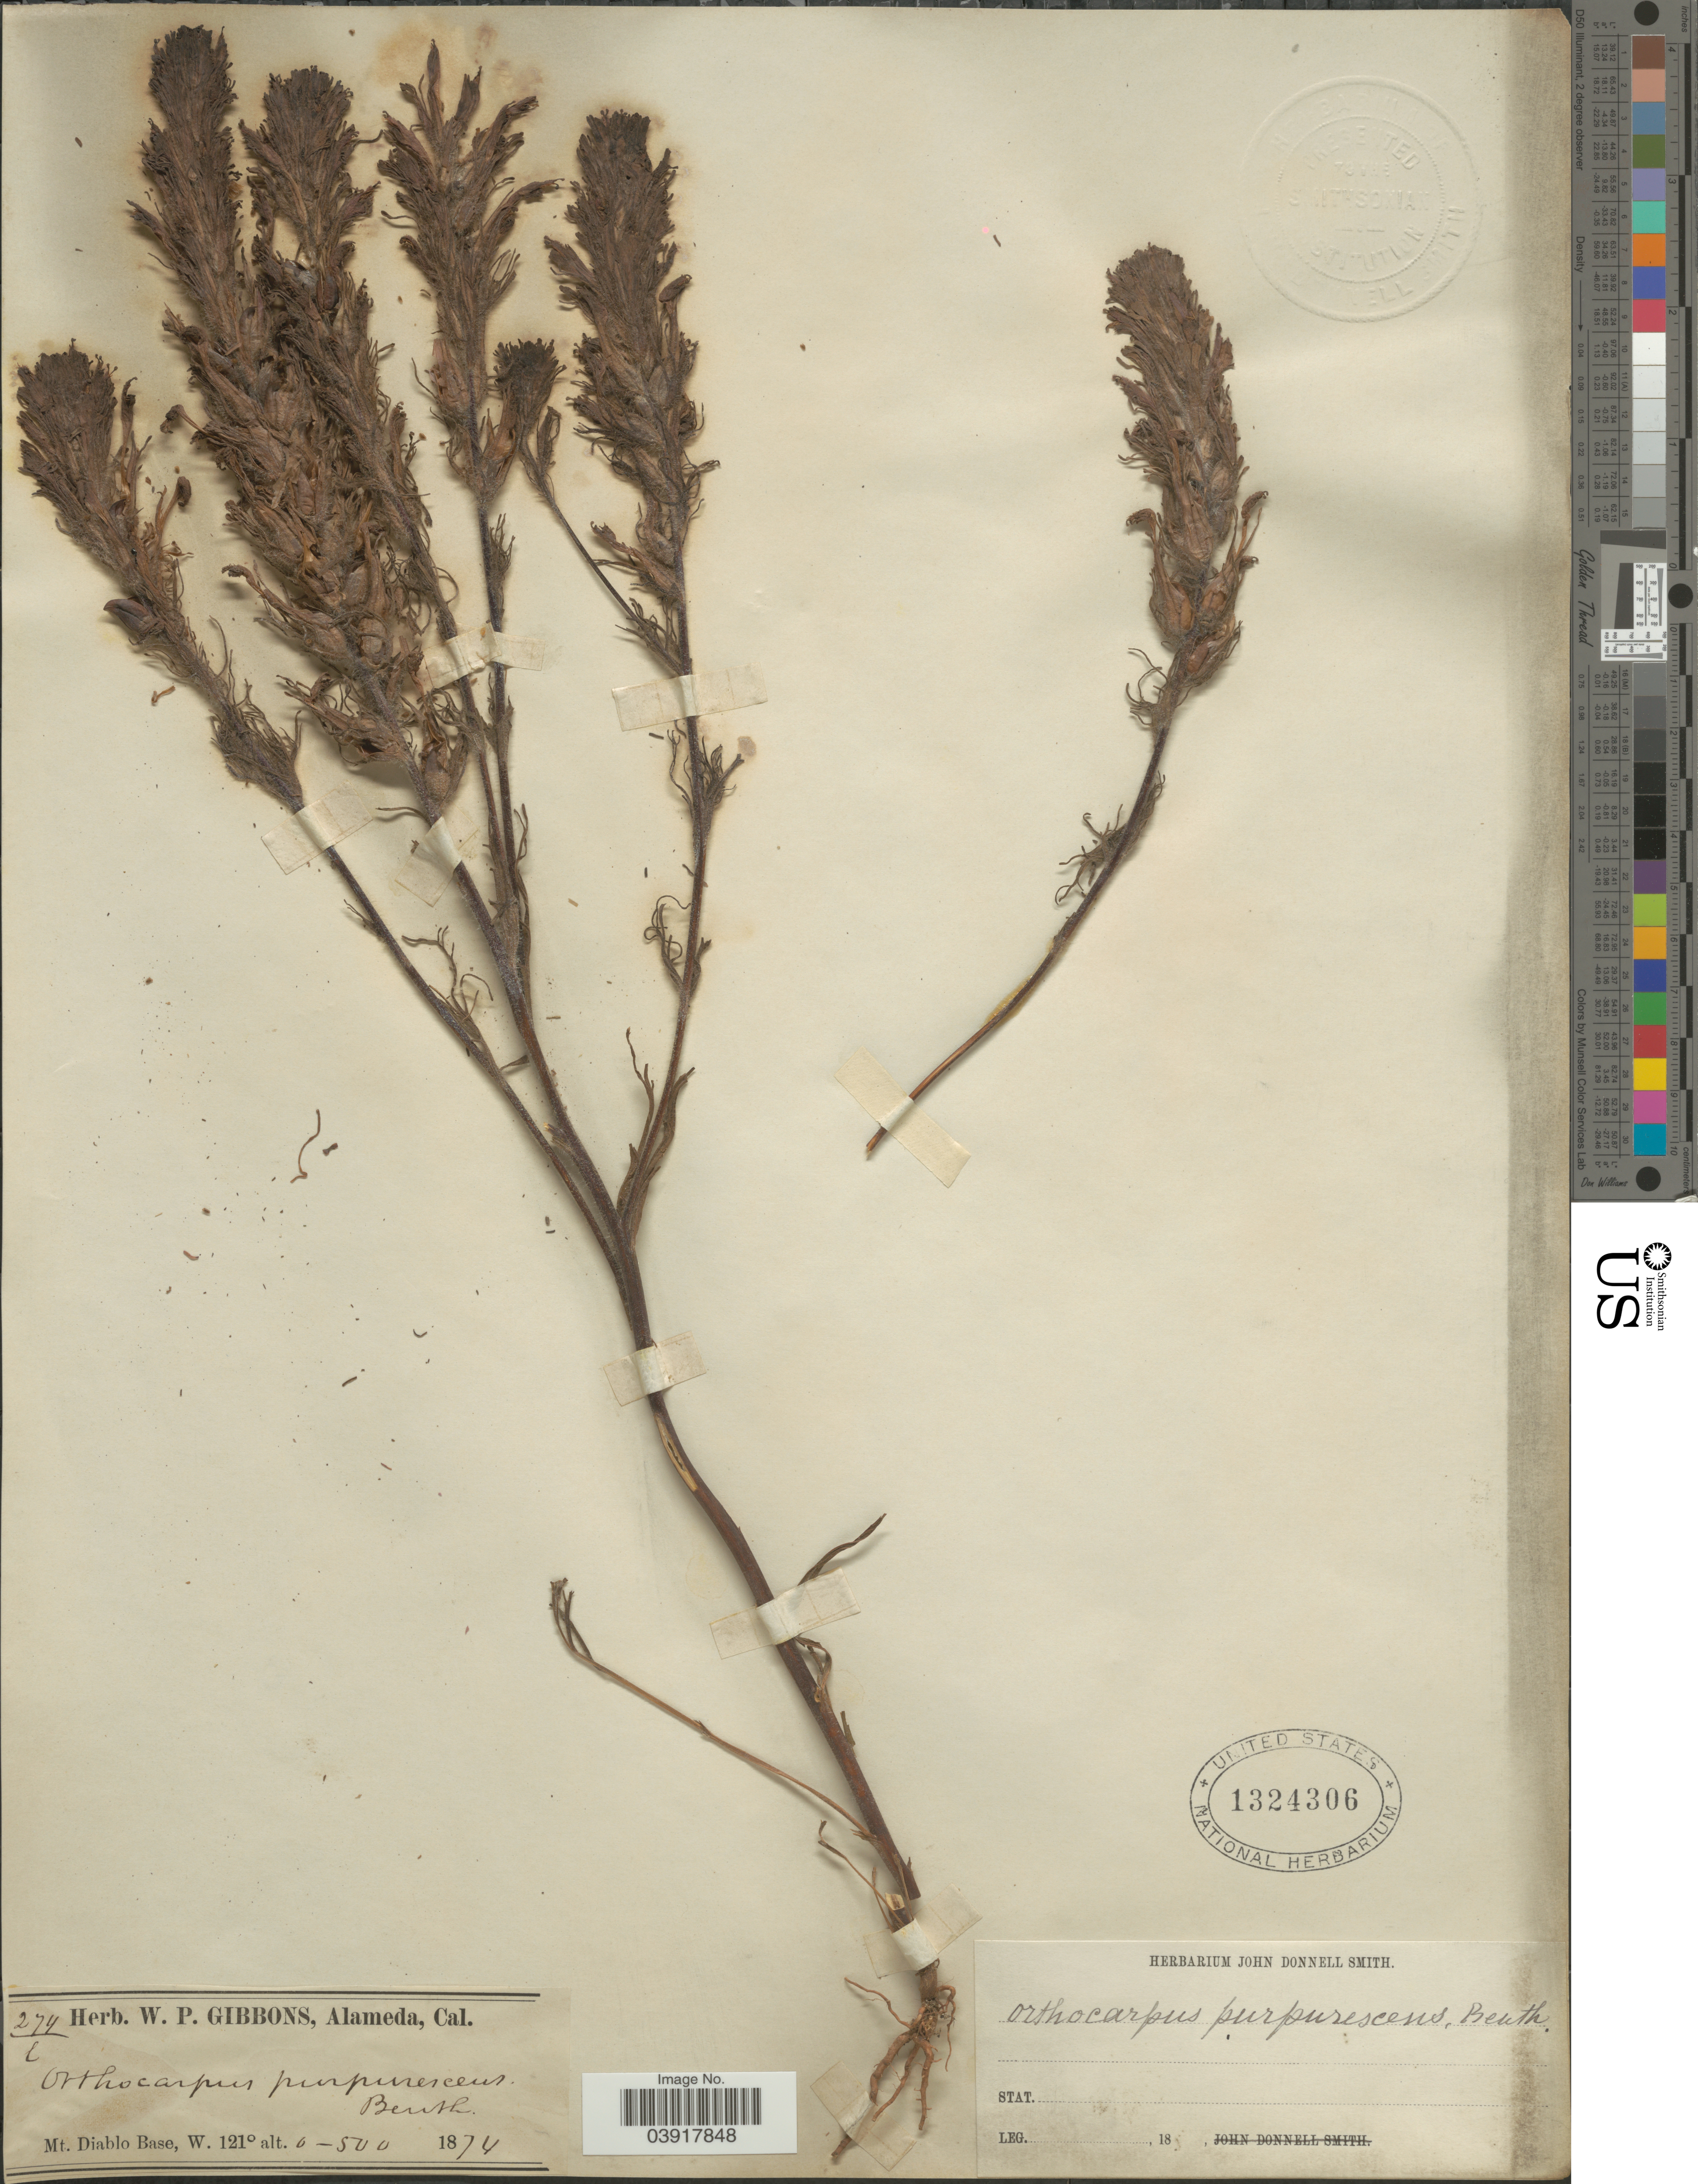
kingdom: Plantae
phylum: Tracheophyta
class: Magnoliopsida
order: Lamiales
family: Orobanchaceae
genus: Orthocarpus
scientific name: Orthocarpus purpurascens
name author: Benth.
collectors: ex Herb W. P. Gibbons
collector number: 274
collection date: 1874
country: United States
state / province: California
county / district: Alameda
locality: Alameda. Mt. Diablo Base.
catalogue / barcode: US 1324306